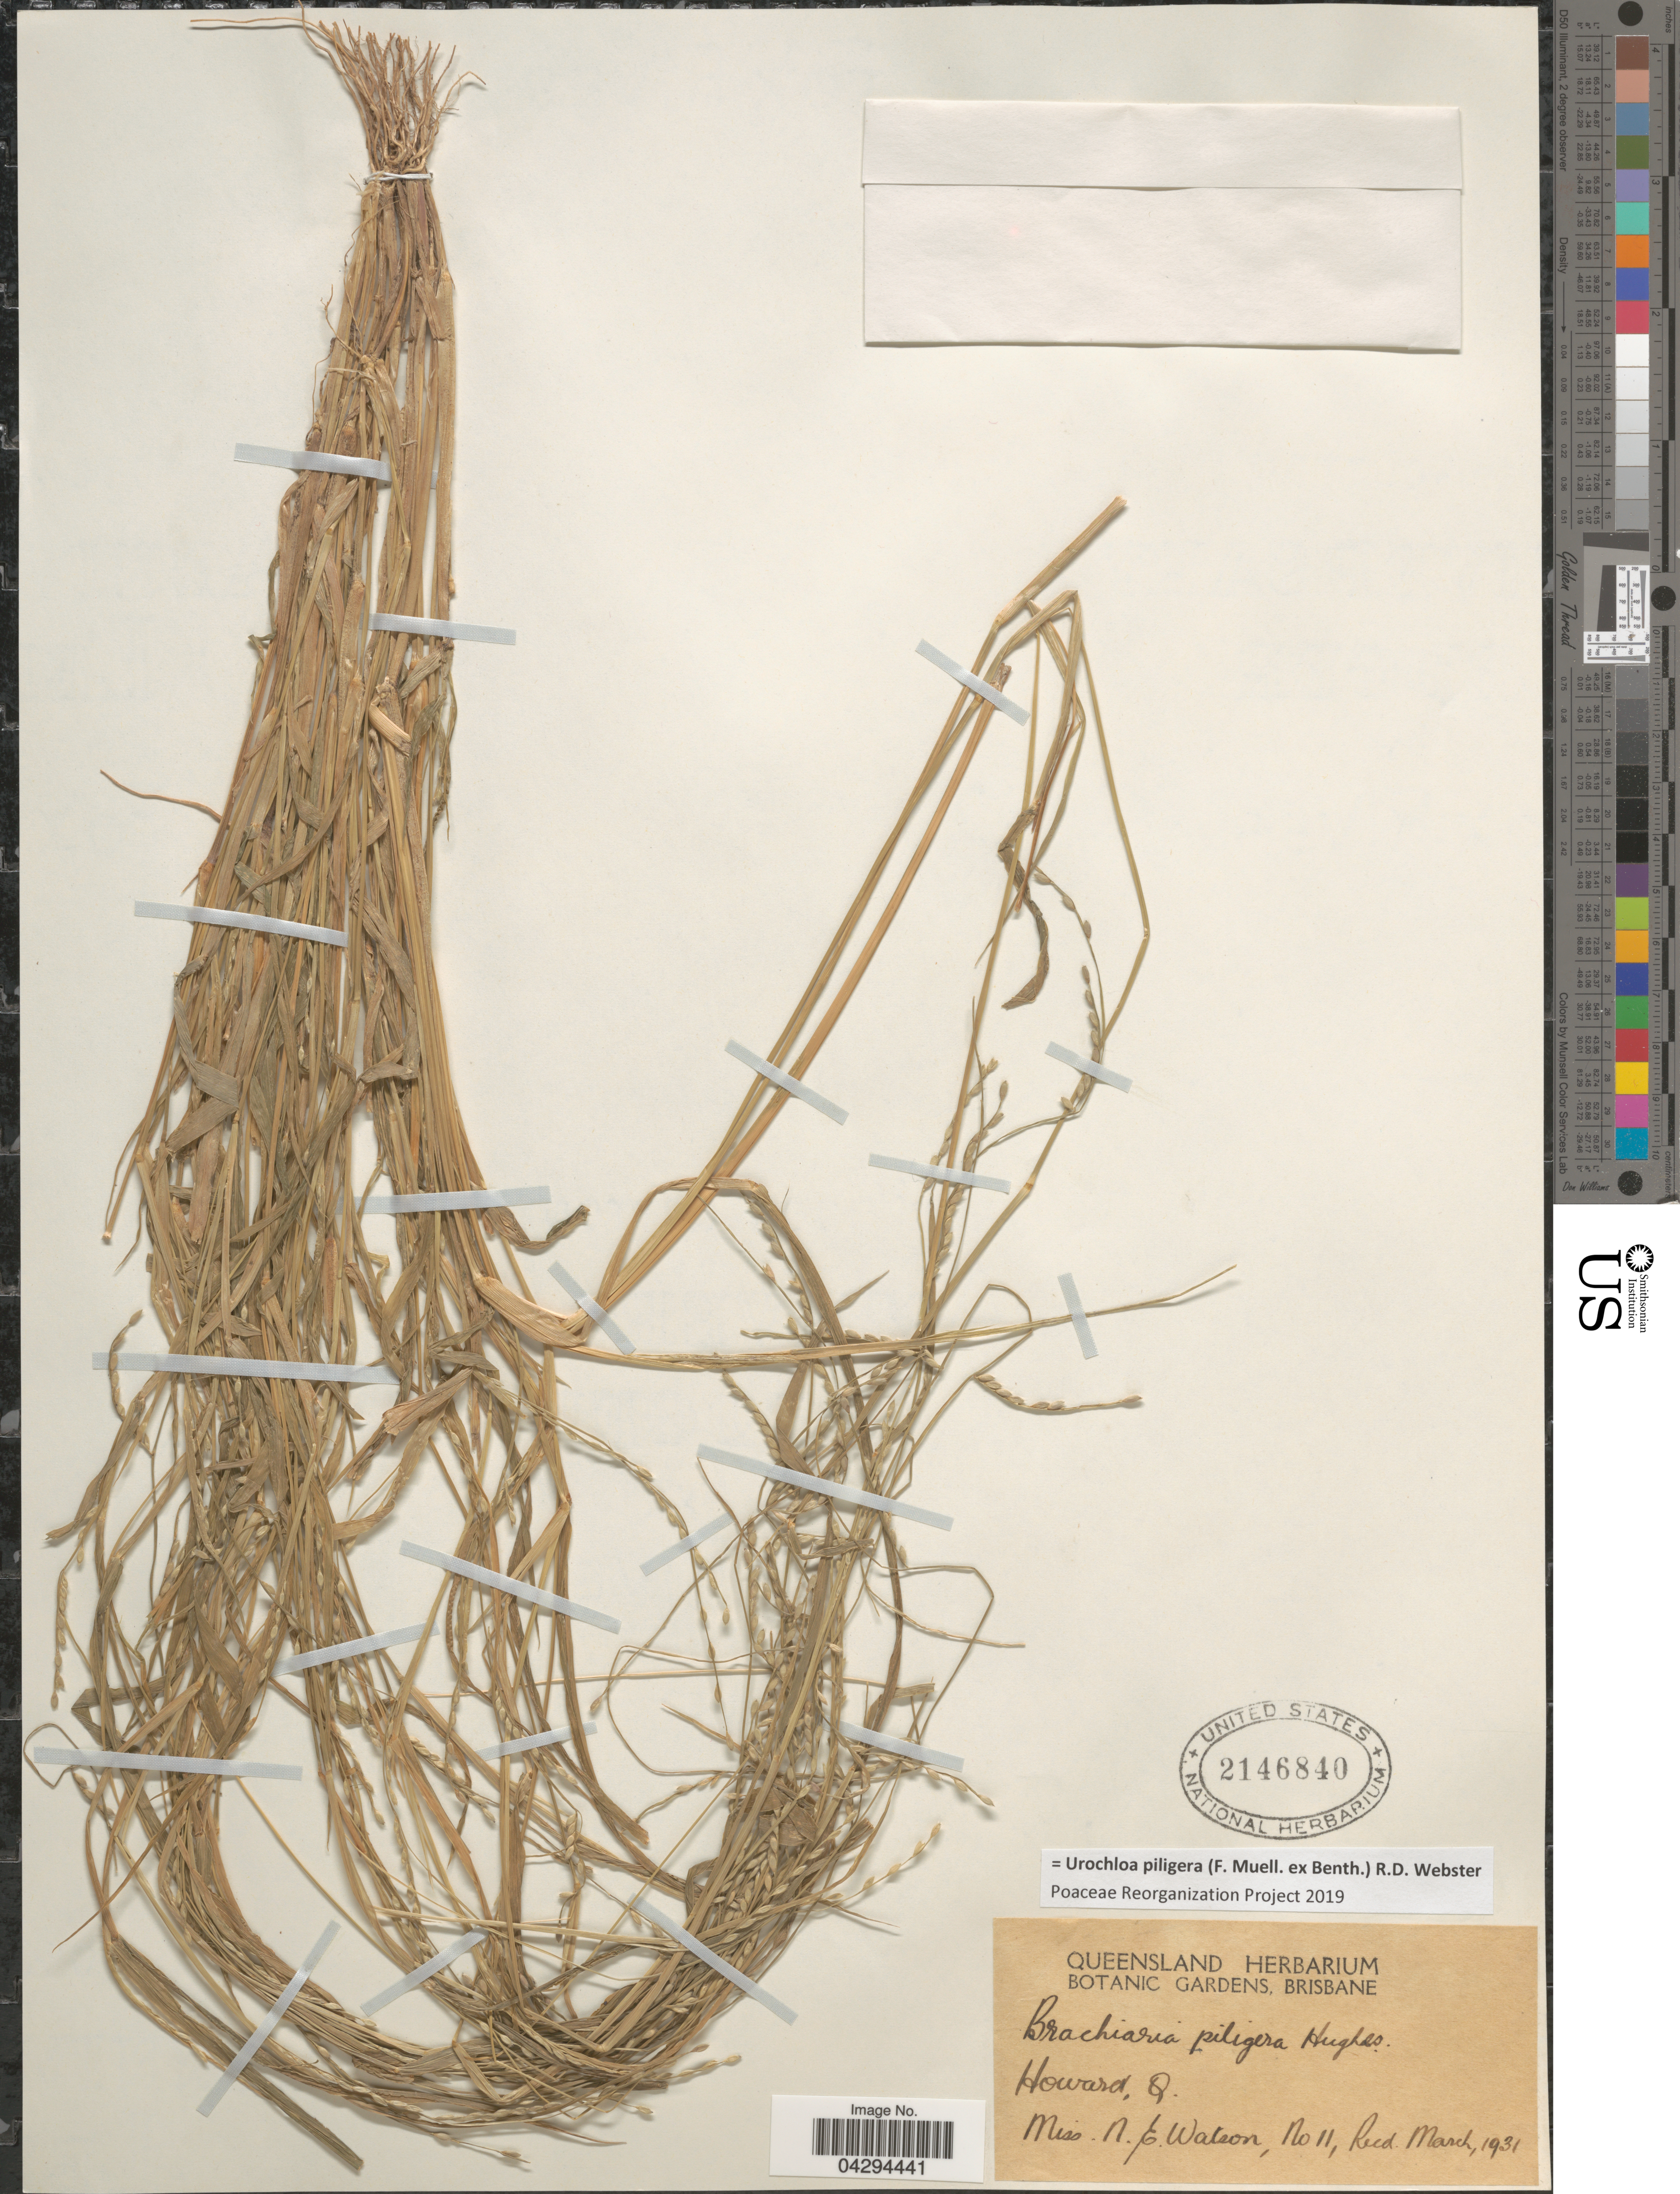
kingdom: Plantae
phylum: Tracheophyta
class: Liliopsida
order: Poales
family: Poaceae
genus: Urochloa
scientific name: Urochloa piligera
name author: (F. Muell. ex Benth.) R.D. Webster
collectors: N. Watson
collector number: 11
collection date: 1931-03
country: Australia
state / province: Queensland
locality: Howard.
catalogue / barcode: US 2146840